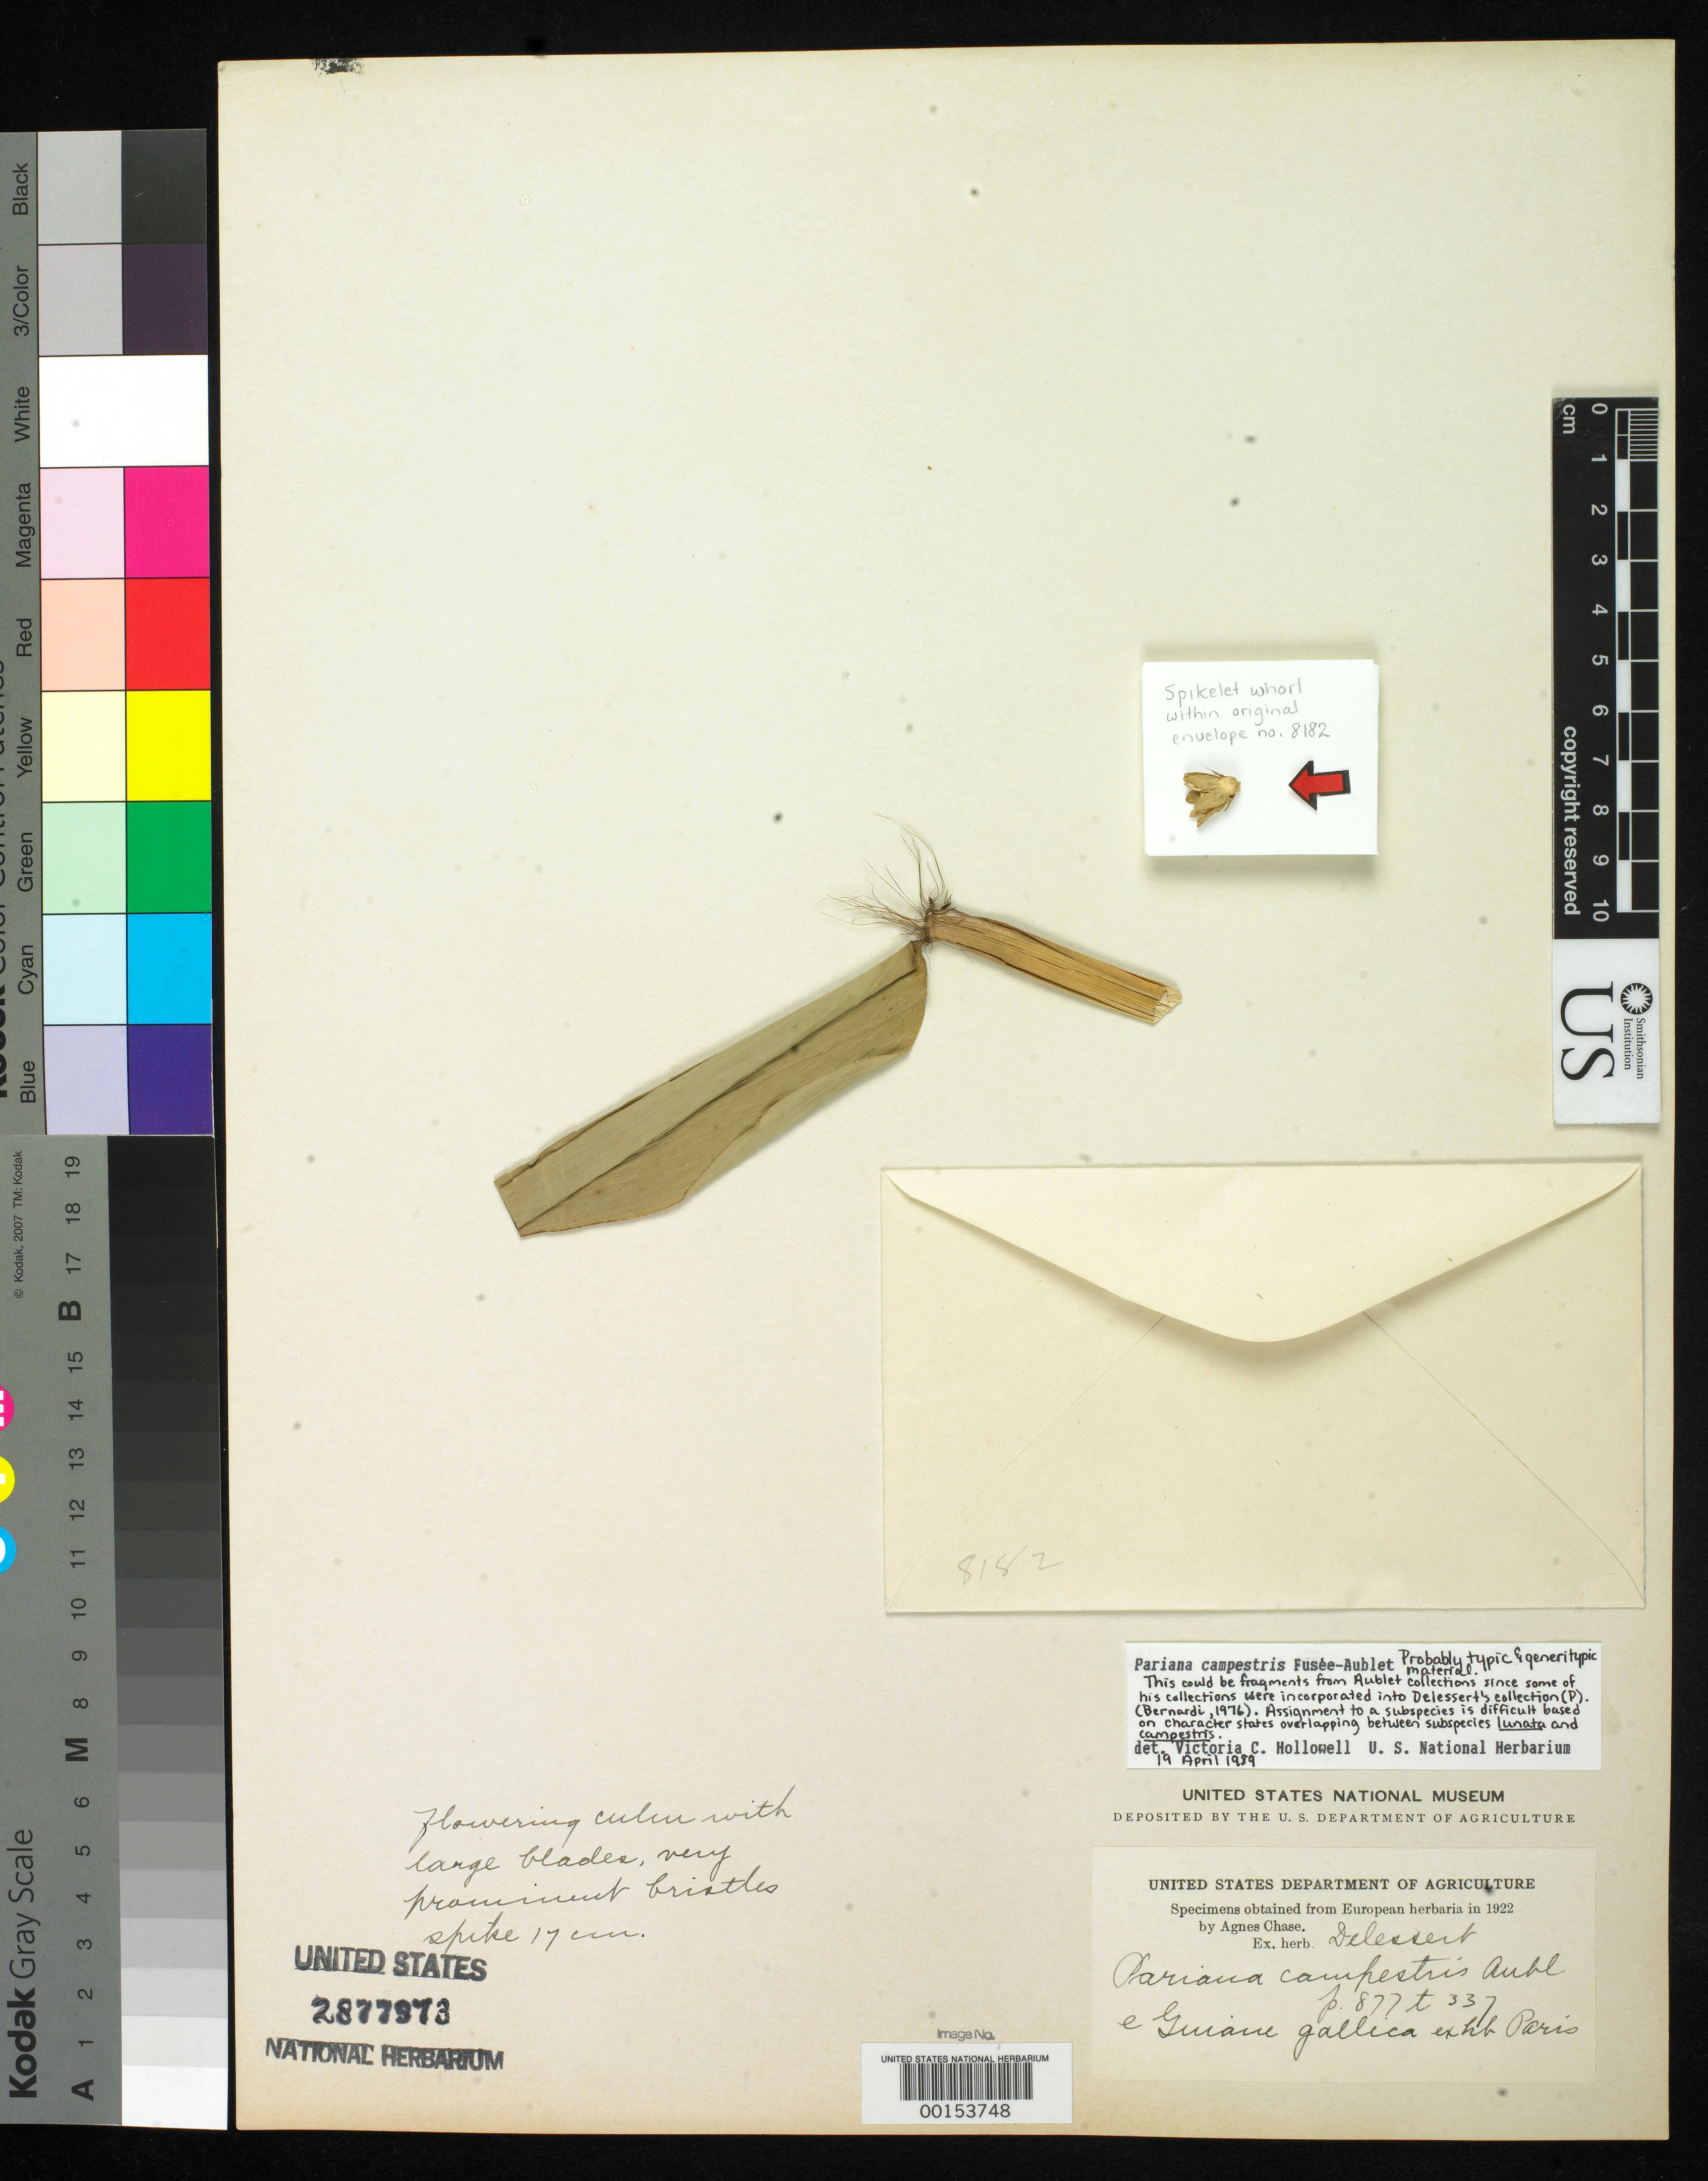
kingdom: Plantae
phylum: Tracheophyta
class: Liliopsida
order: Poales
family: Poaceae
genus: Pariana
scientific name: Pariana campestris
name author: Aubl.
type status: Type Fragment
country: French Guiana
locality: Cayenne.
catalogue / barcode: US 2877973